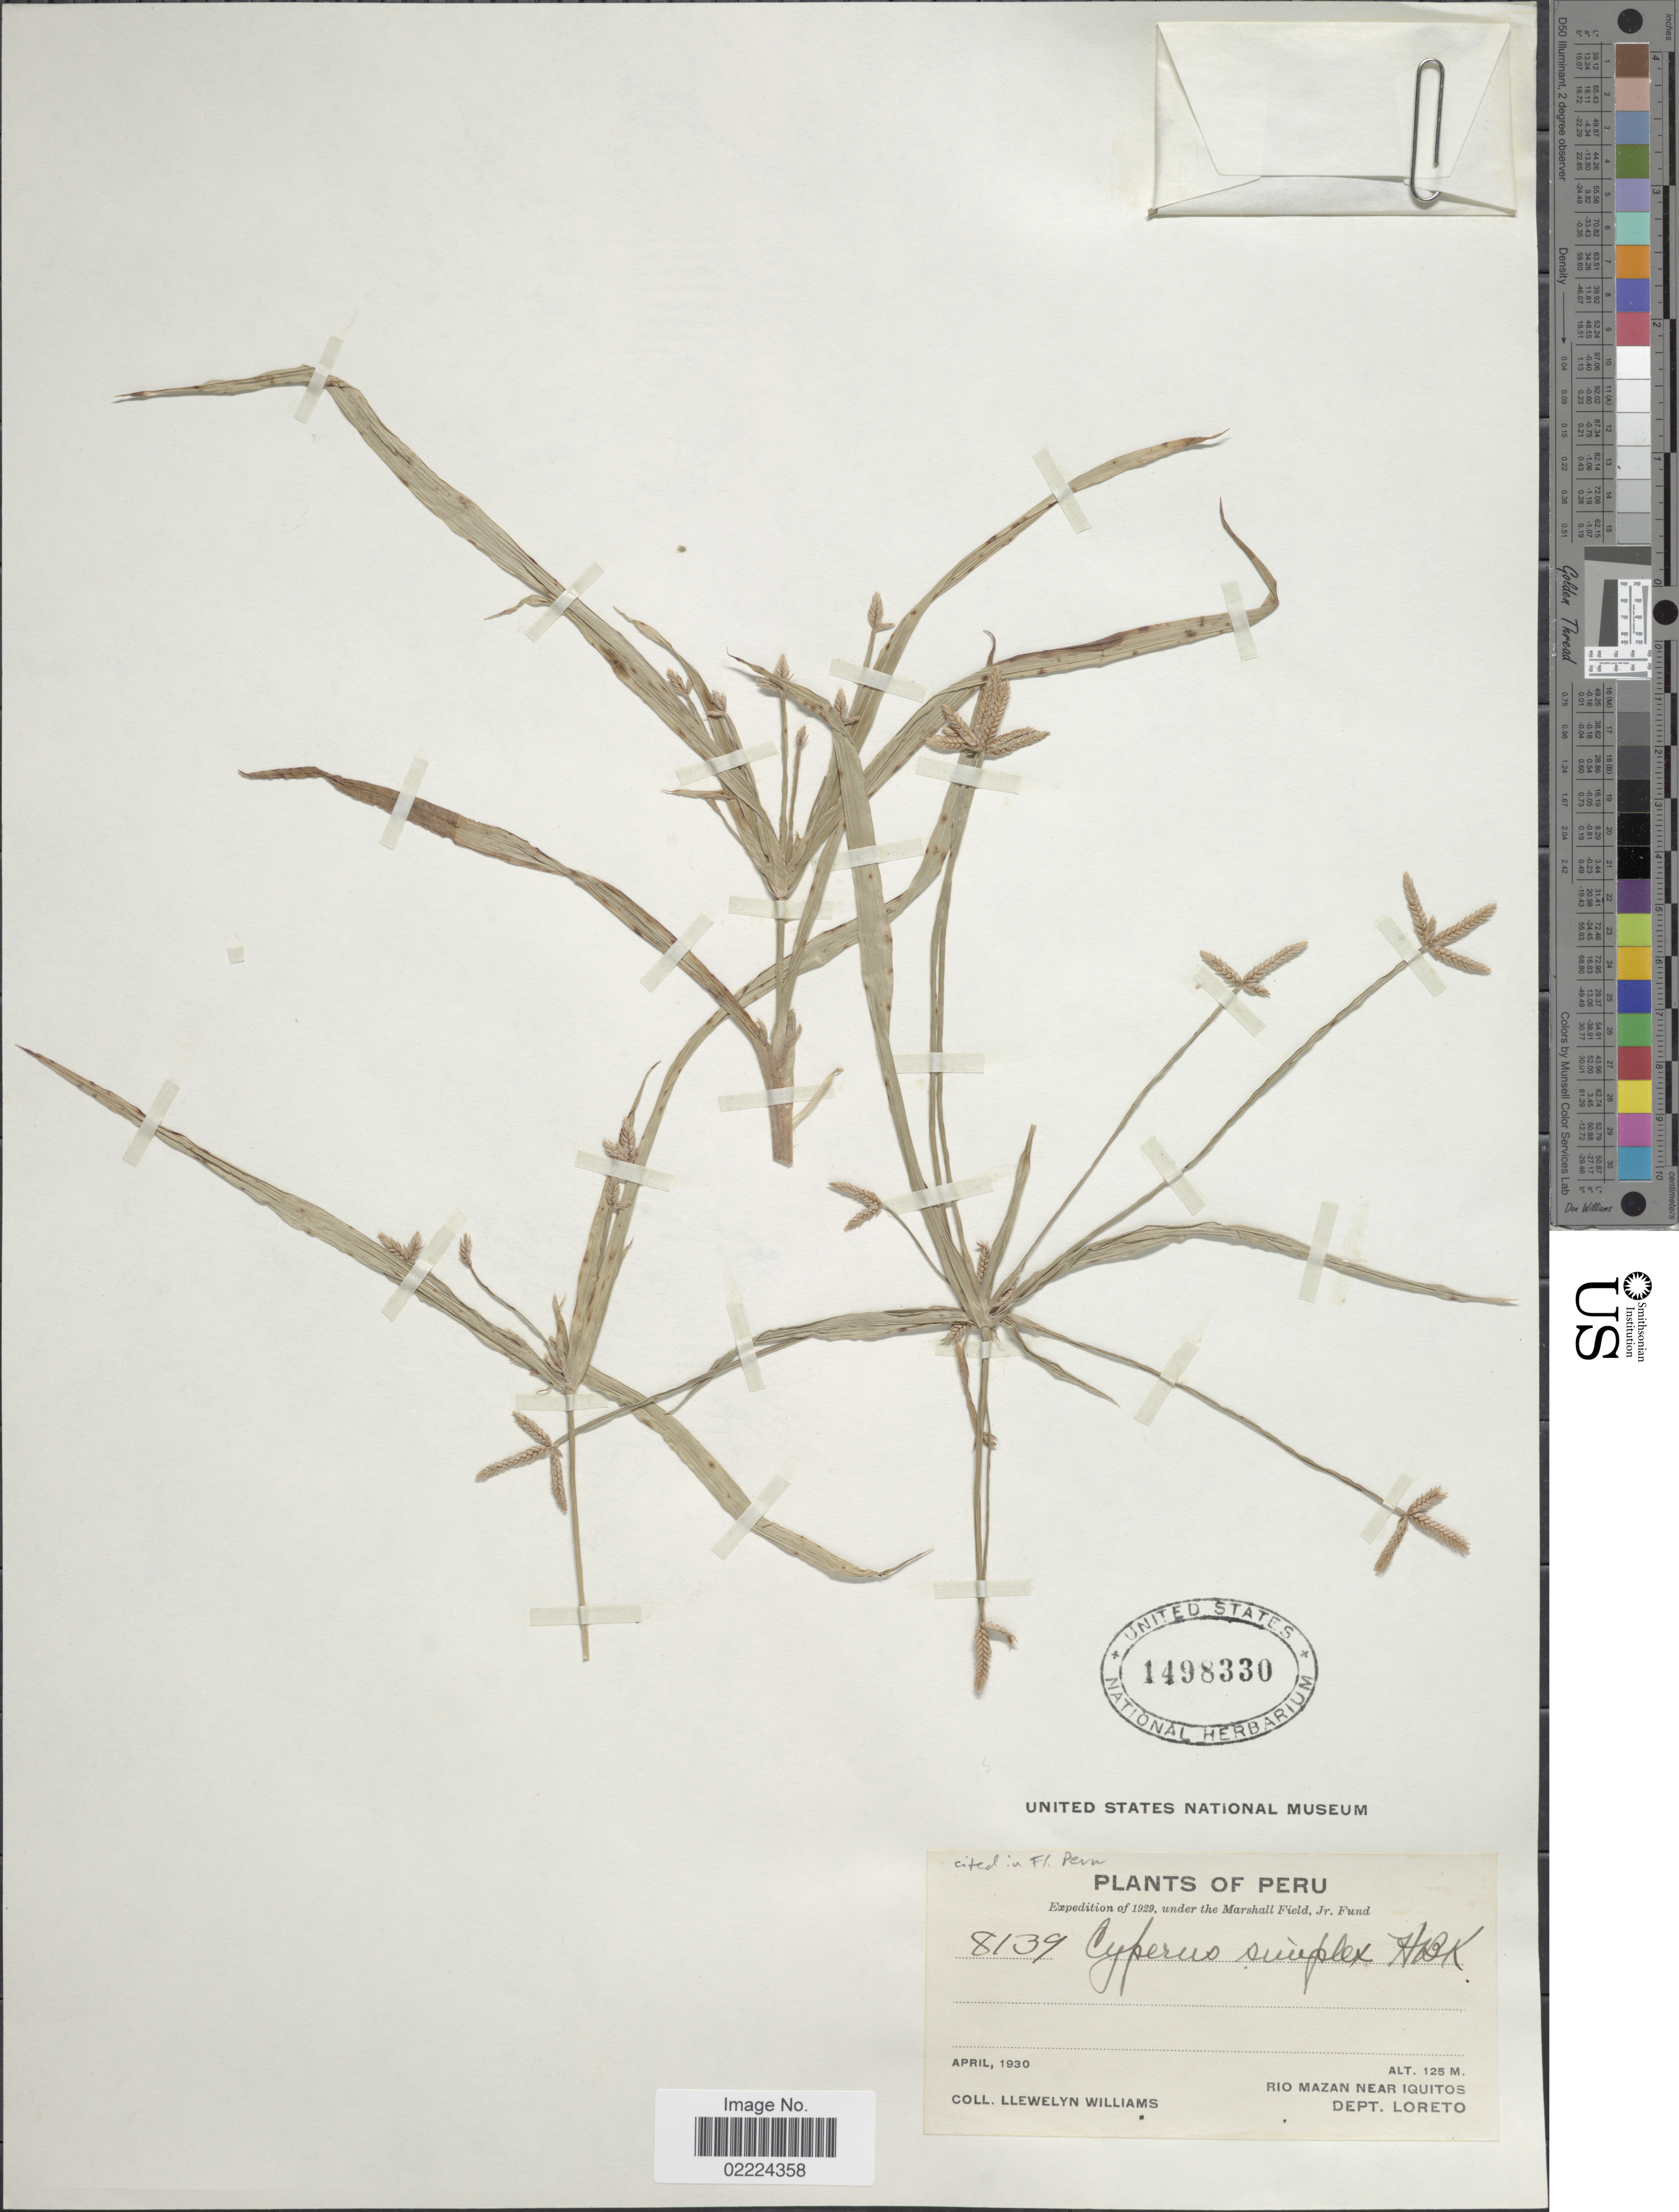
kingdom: Plantae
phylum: Tracheophyta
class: Liliopsida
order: Poales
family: Cyperaceae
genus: Cyperus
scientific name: Cyperus simplex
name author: Kunth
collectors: Ll. Williams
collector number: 8139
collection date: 1930-04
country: Peru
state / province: Loreto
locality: Rio Mazan Near Iquitos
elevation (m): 125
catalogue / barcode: US 1498330